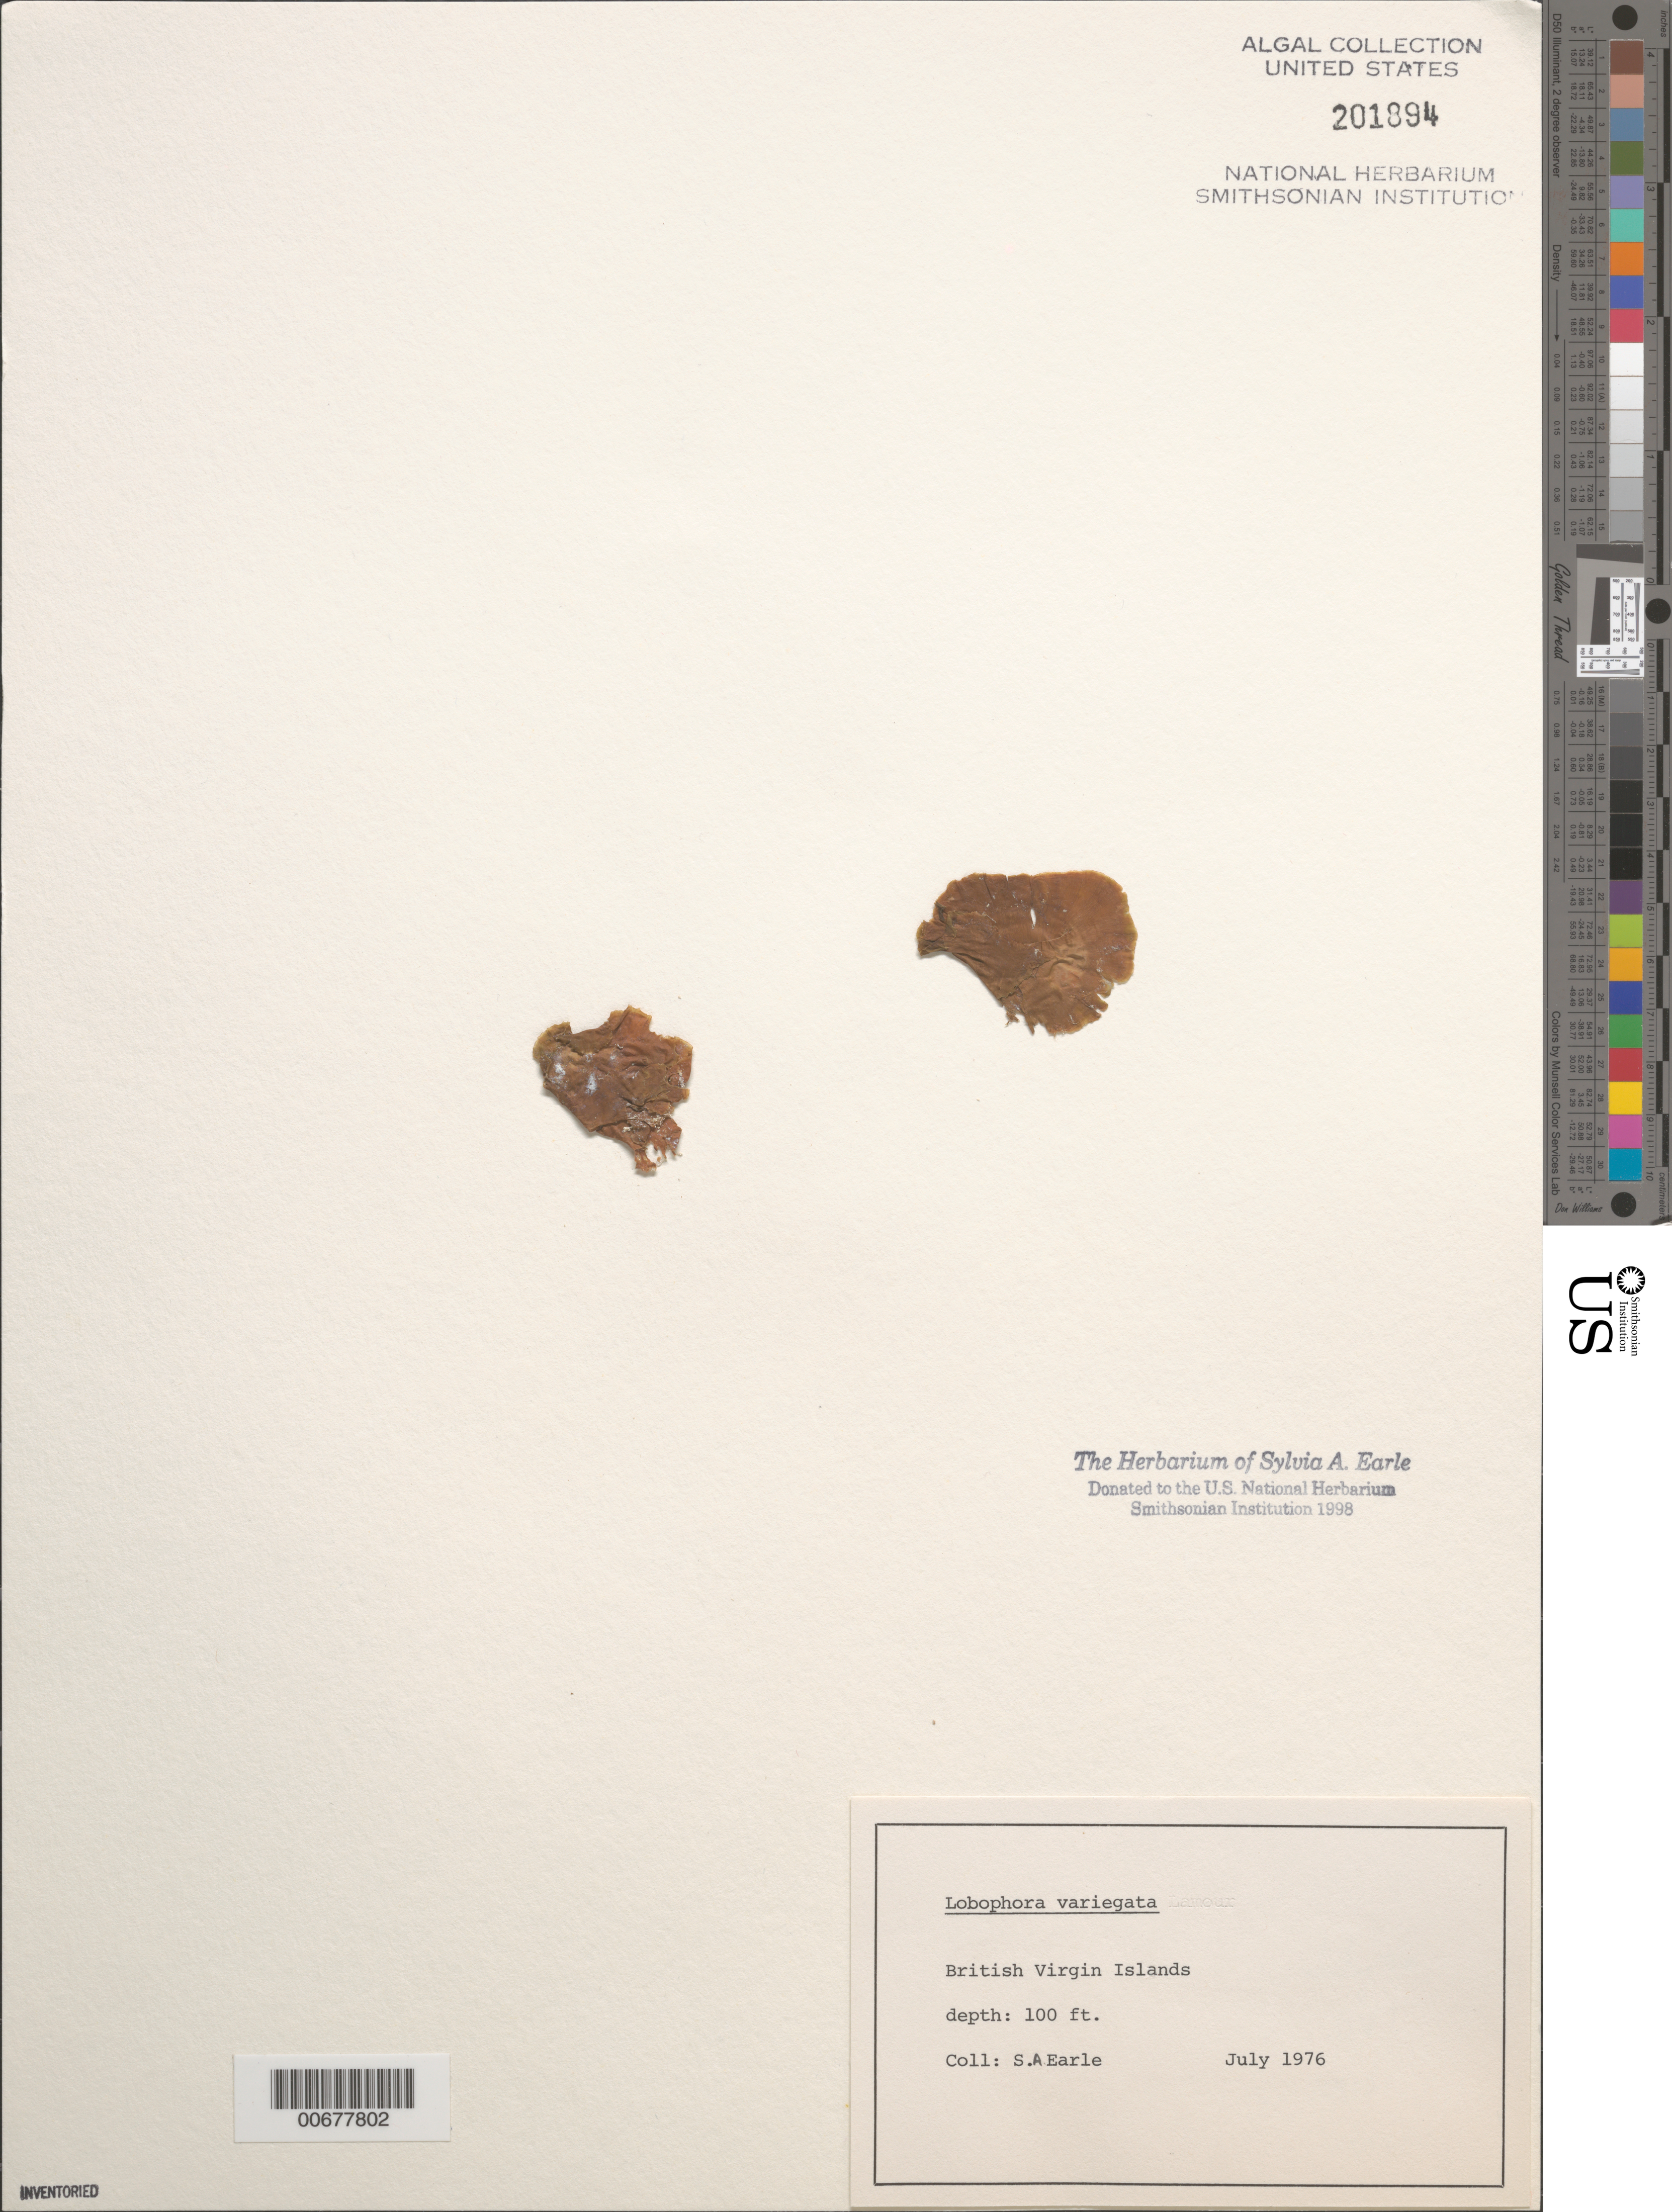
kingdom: Chromista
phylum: Ochrophyta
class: Phaeophyceae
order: Dictyotales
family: Dictyotaceae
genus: Lobophora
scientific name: Lobophora variegata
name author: (J.V.Lamouroux) Womersley & E.C. Oliveira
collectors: S. A. Earle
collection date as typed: Jul 1976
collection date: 1976-07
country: British Virgin Islands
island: Virgin Islands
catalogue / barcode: US 201894